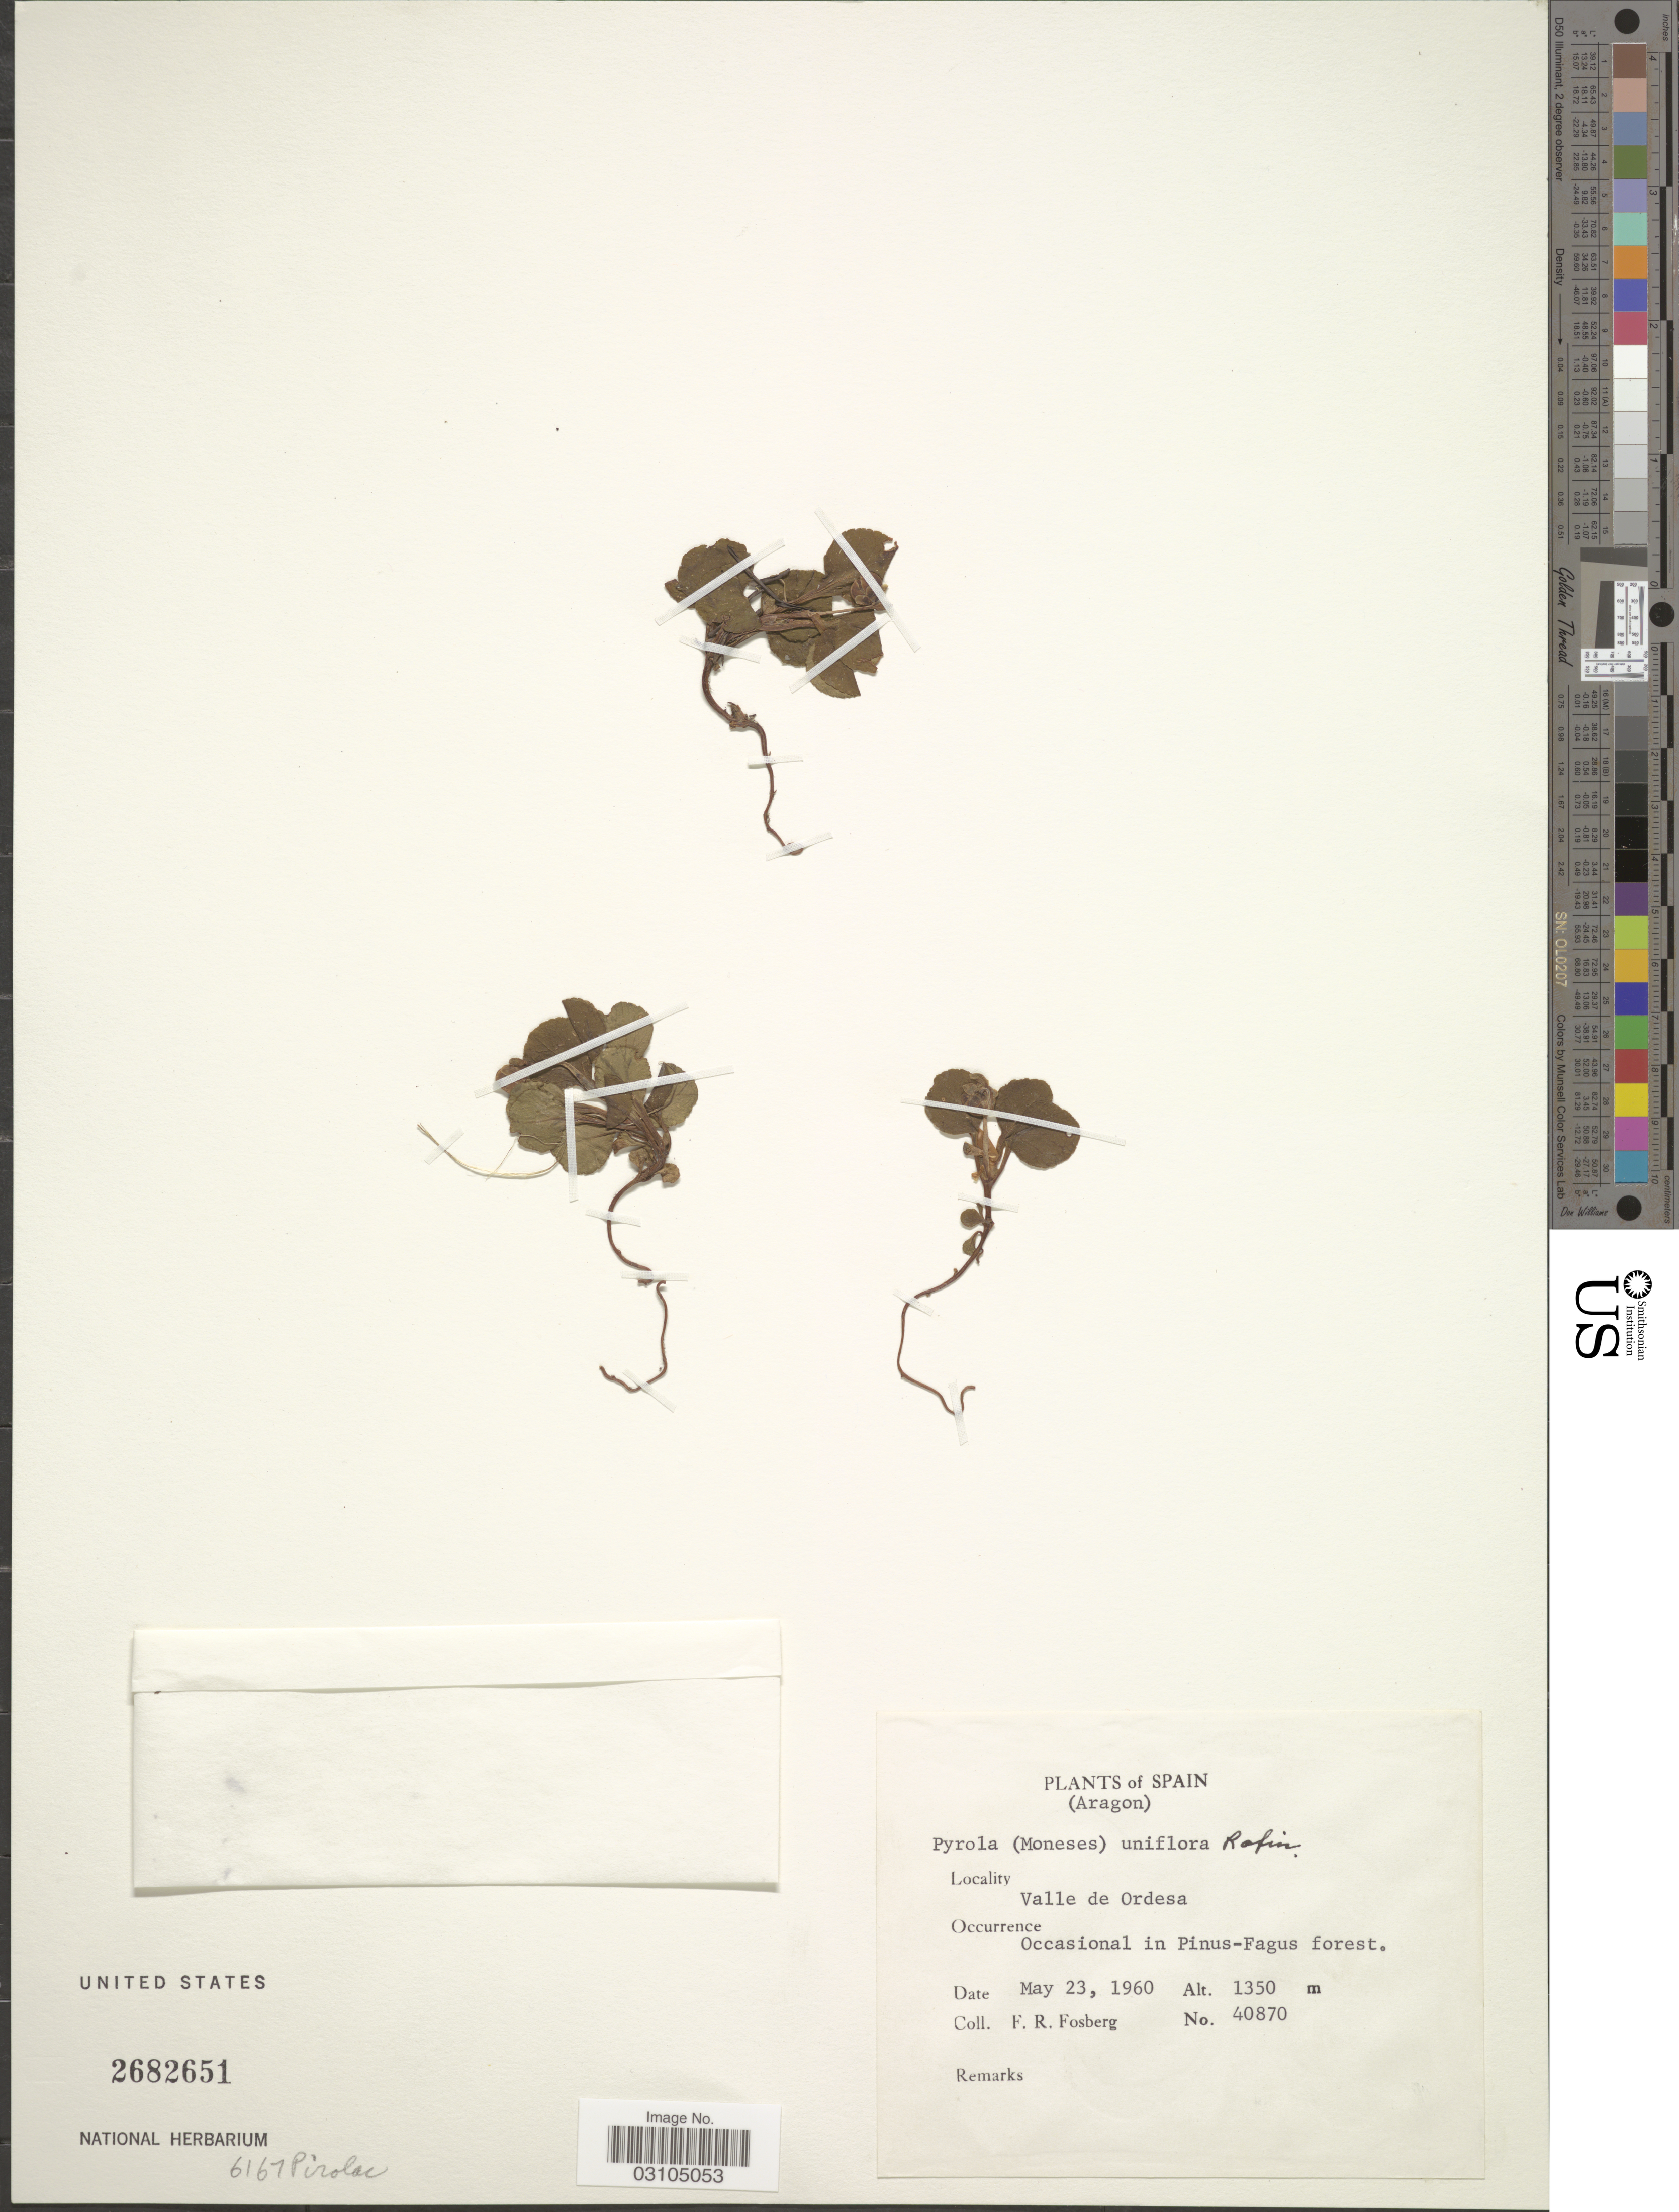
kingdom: Plantae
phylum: Tracheophyta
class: Magnoliopsida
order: Ericales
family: Ericaceae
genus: Moneses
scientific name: Moneses uniflora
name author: (L.) A. Gray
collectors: F. R. Fosberg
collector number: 40870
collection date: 1960-05-23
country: Spain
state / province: Aragón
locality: Valle de Ordesa.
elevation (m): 1350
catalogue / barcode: US 2682651